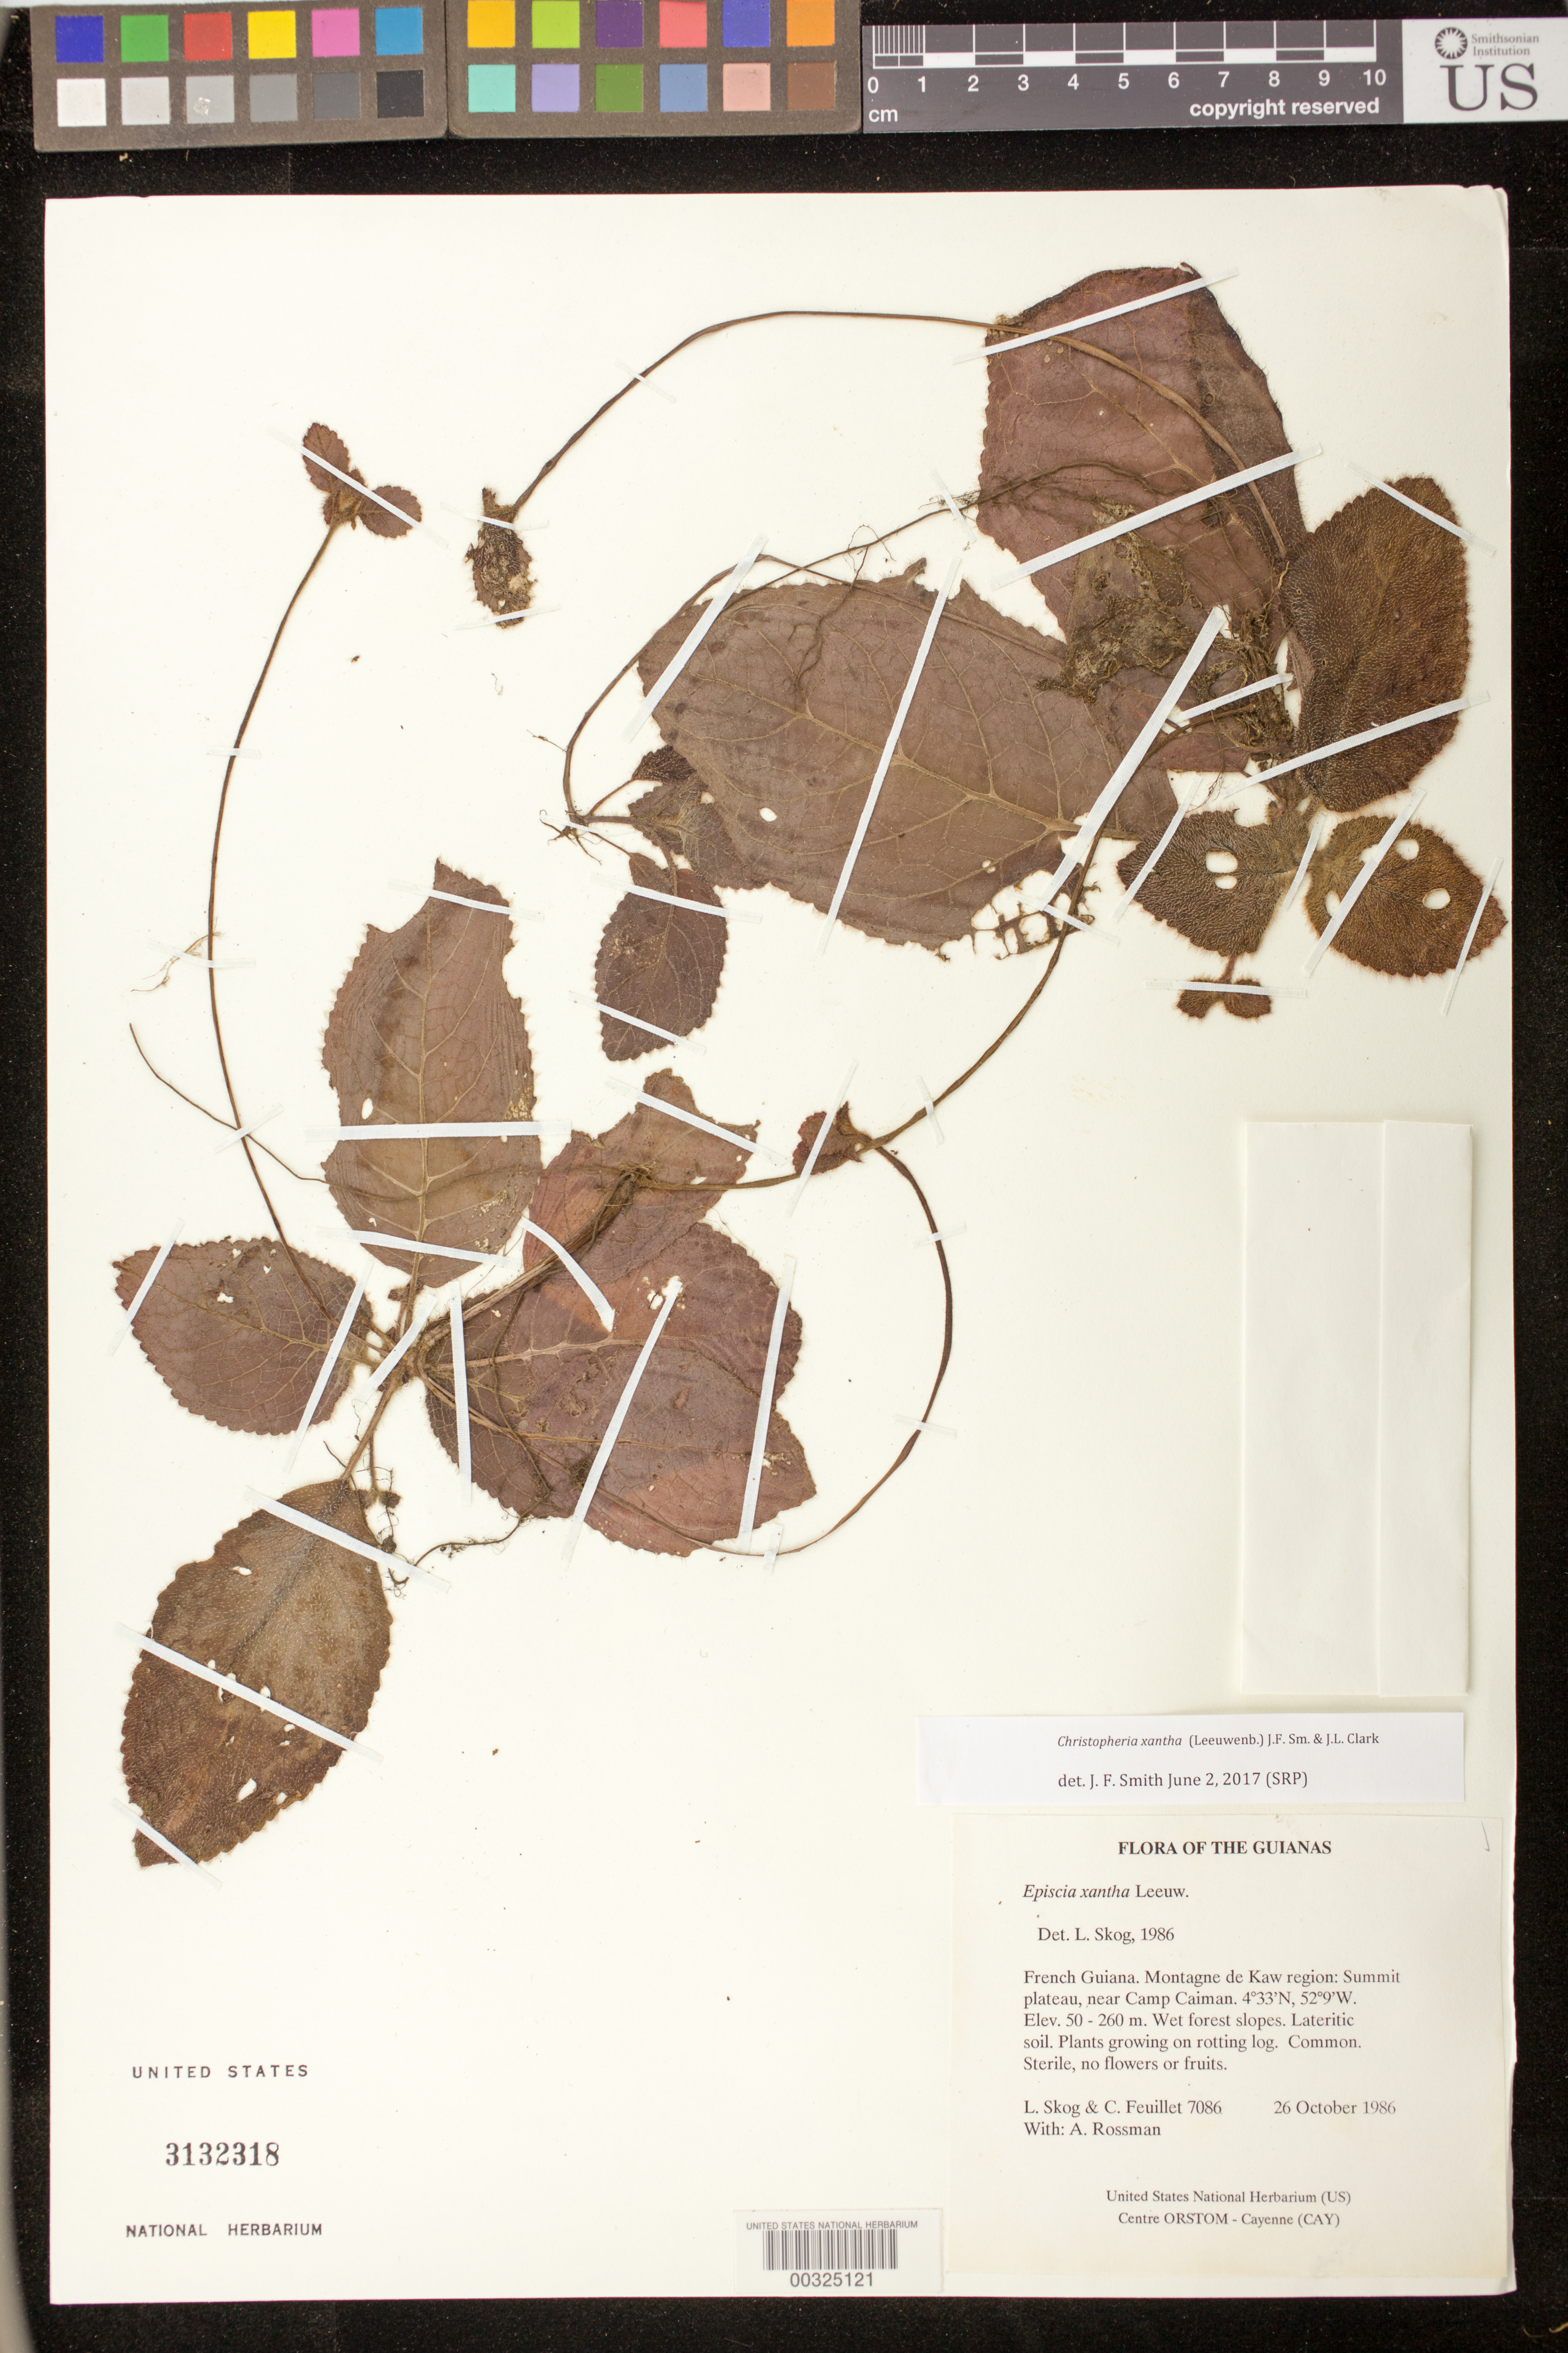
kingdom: Plantae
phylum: Tracheophyta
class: Magnoliopsida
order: Lamiales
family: Gesneriaceae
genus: Christopheria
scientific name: Christopheria xantha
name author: (Leeuwenb.) J.F. Sm. & J.L. Clark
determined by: Smith, J. F.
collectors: L. E. Skog, C. Feuillet & A. Rossman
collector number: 7086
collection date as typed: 26 Oct 1986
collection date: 1986-10-26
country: French Guiana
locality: Montagne de Kaw region: summit plateau, near Camp Caiman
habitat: Wet forest slopes, lateritic soil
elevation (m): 50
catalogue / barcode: US 3132318